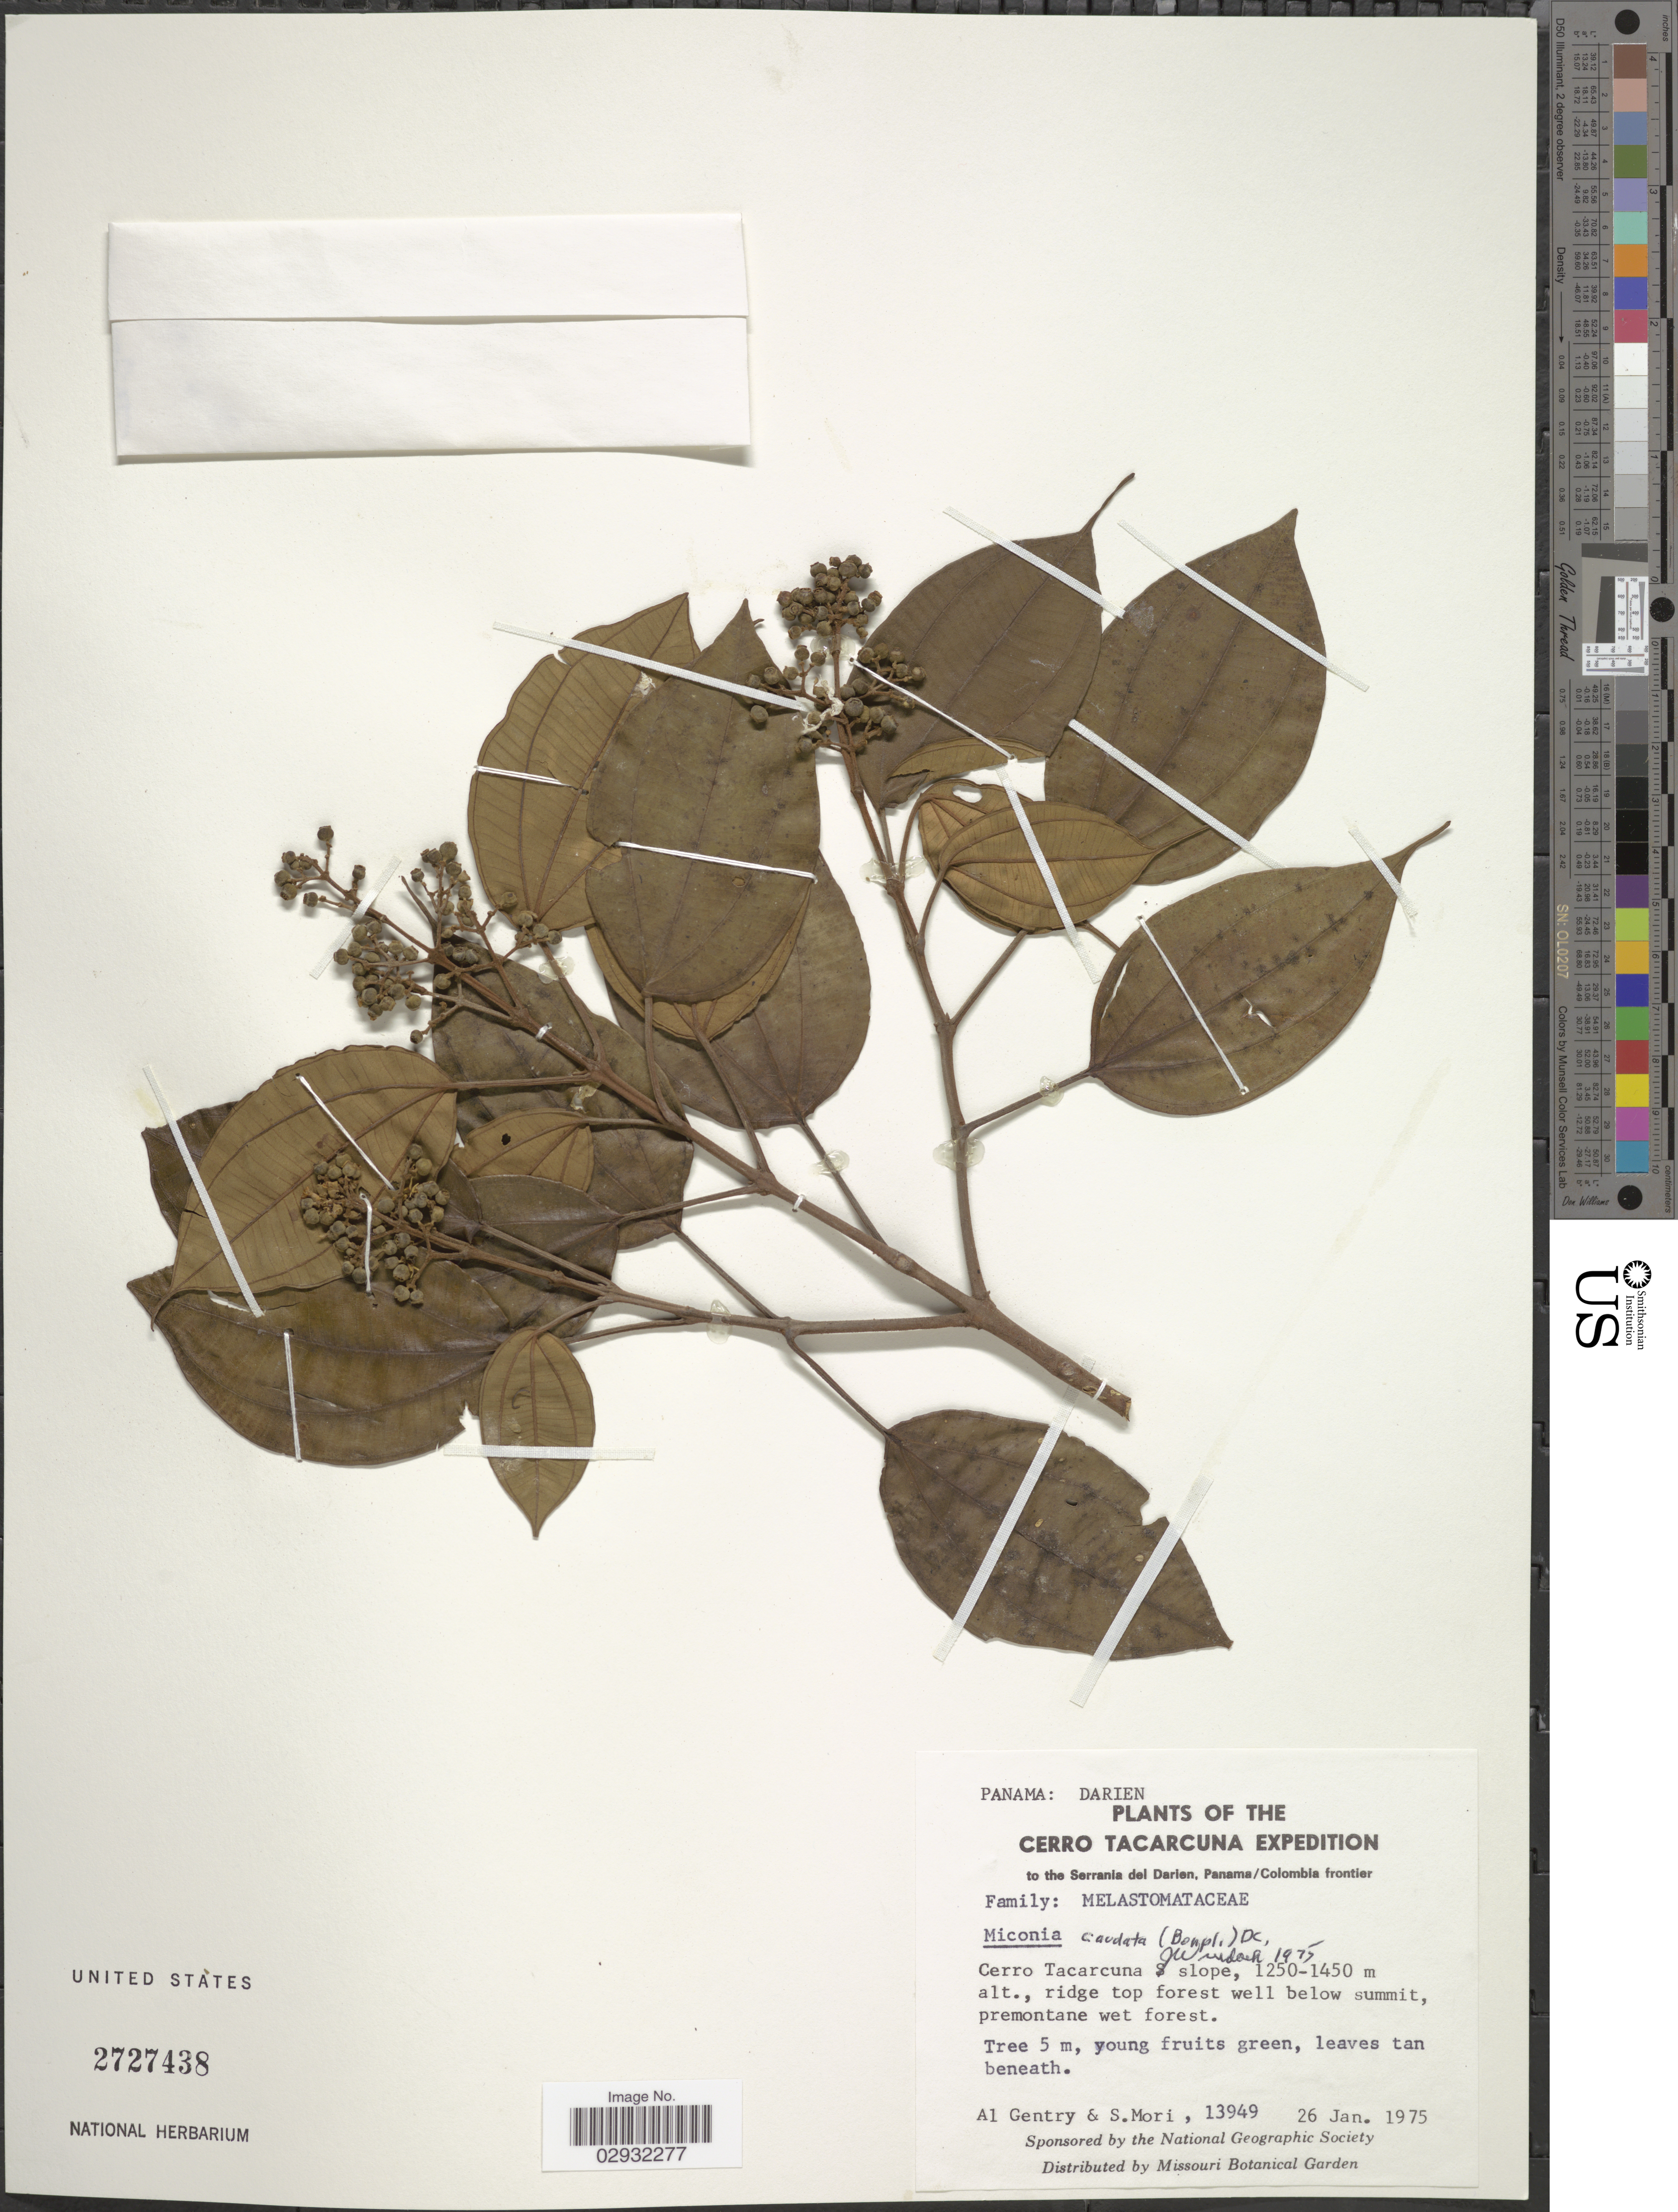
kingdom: Plantae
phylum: Tracheophyta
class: Magnoliopsida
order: Myrtales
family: Melastomataceae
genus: Miconia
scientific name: Miconia caudata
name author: (Bonpl.) DC.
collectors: A. H. Gentry & S. Mori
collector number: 13949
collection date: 1975-01-26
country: Panama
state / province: Darién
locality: The Cerro Tacarcuna. Cerro Tacarcuna S slope, ridge top forest well below summit, premontane wet forest.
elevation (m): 1250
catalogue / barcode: US 2727438